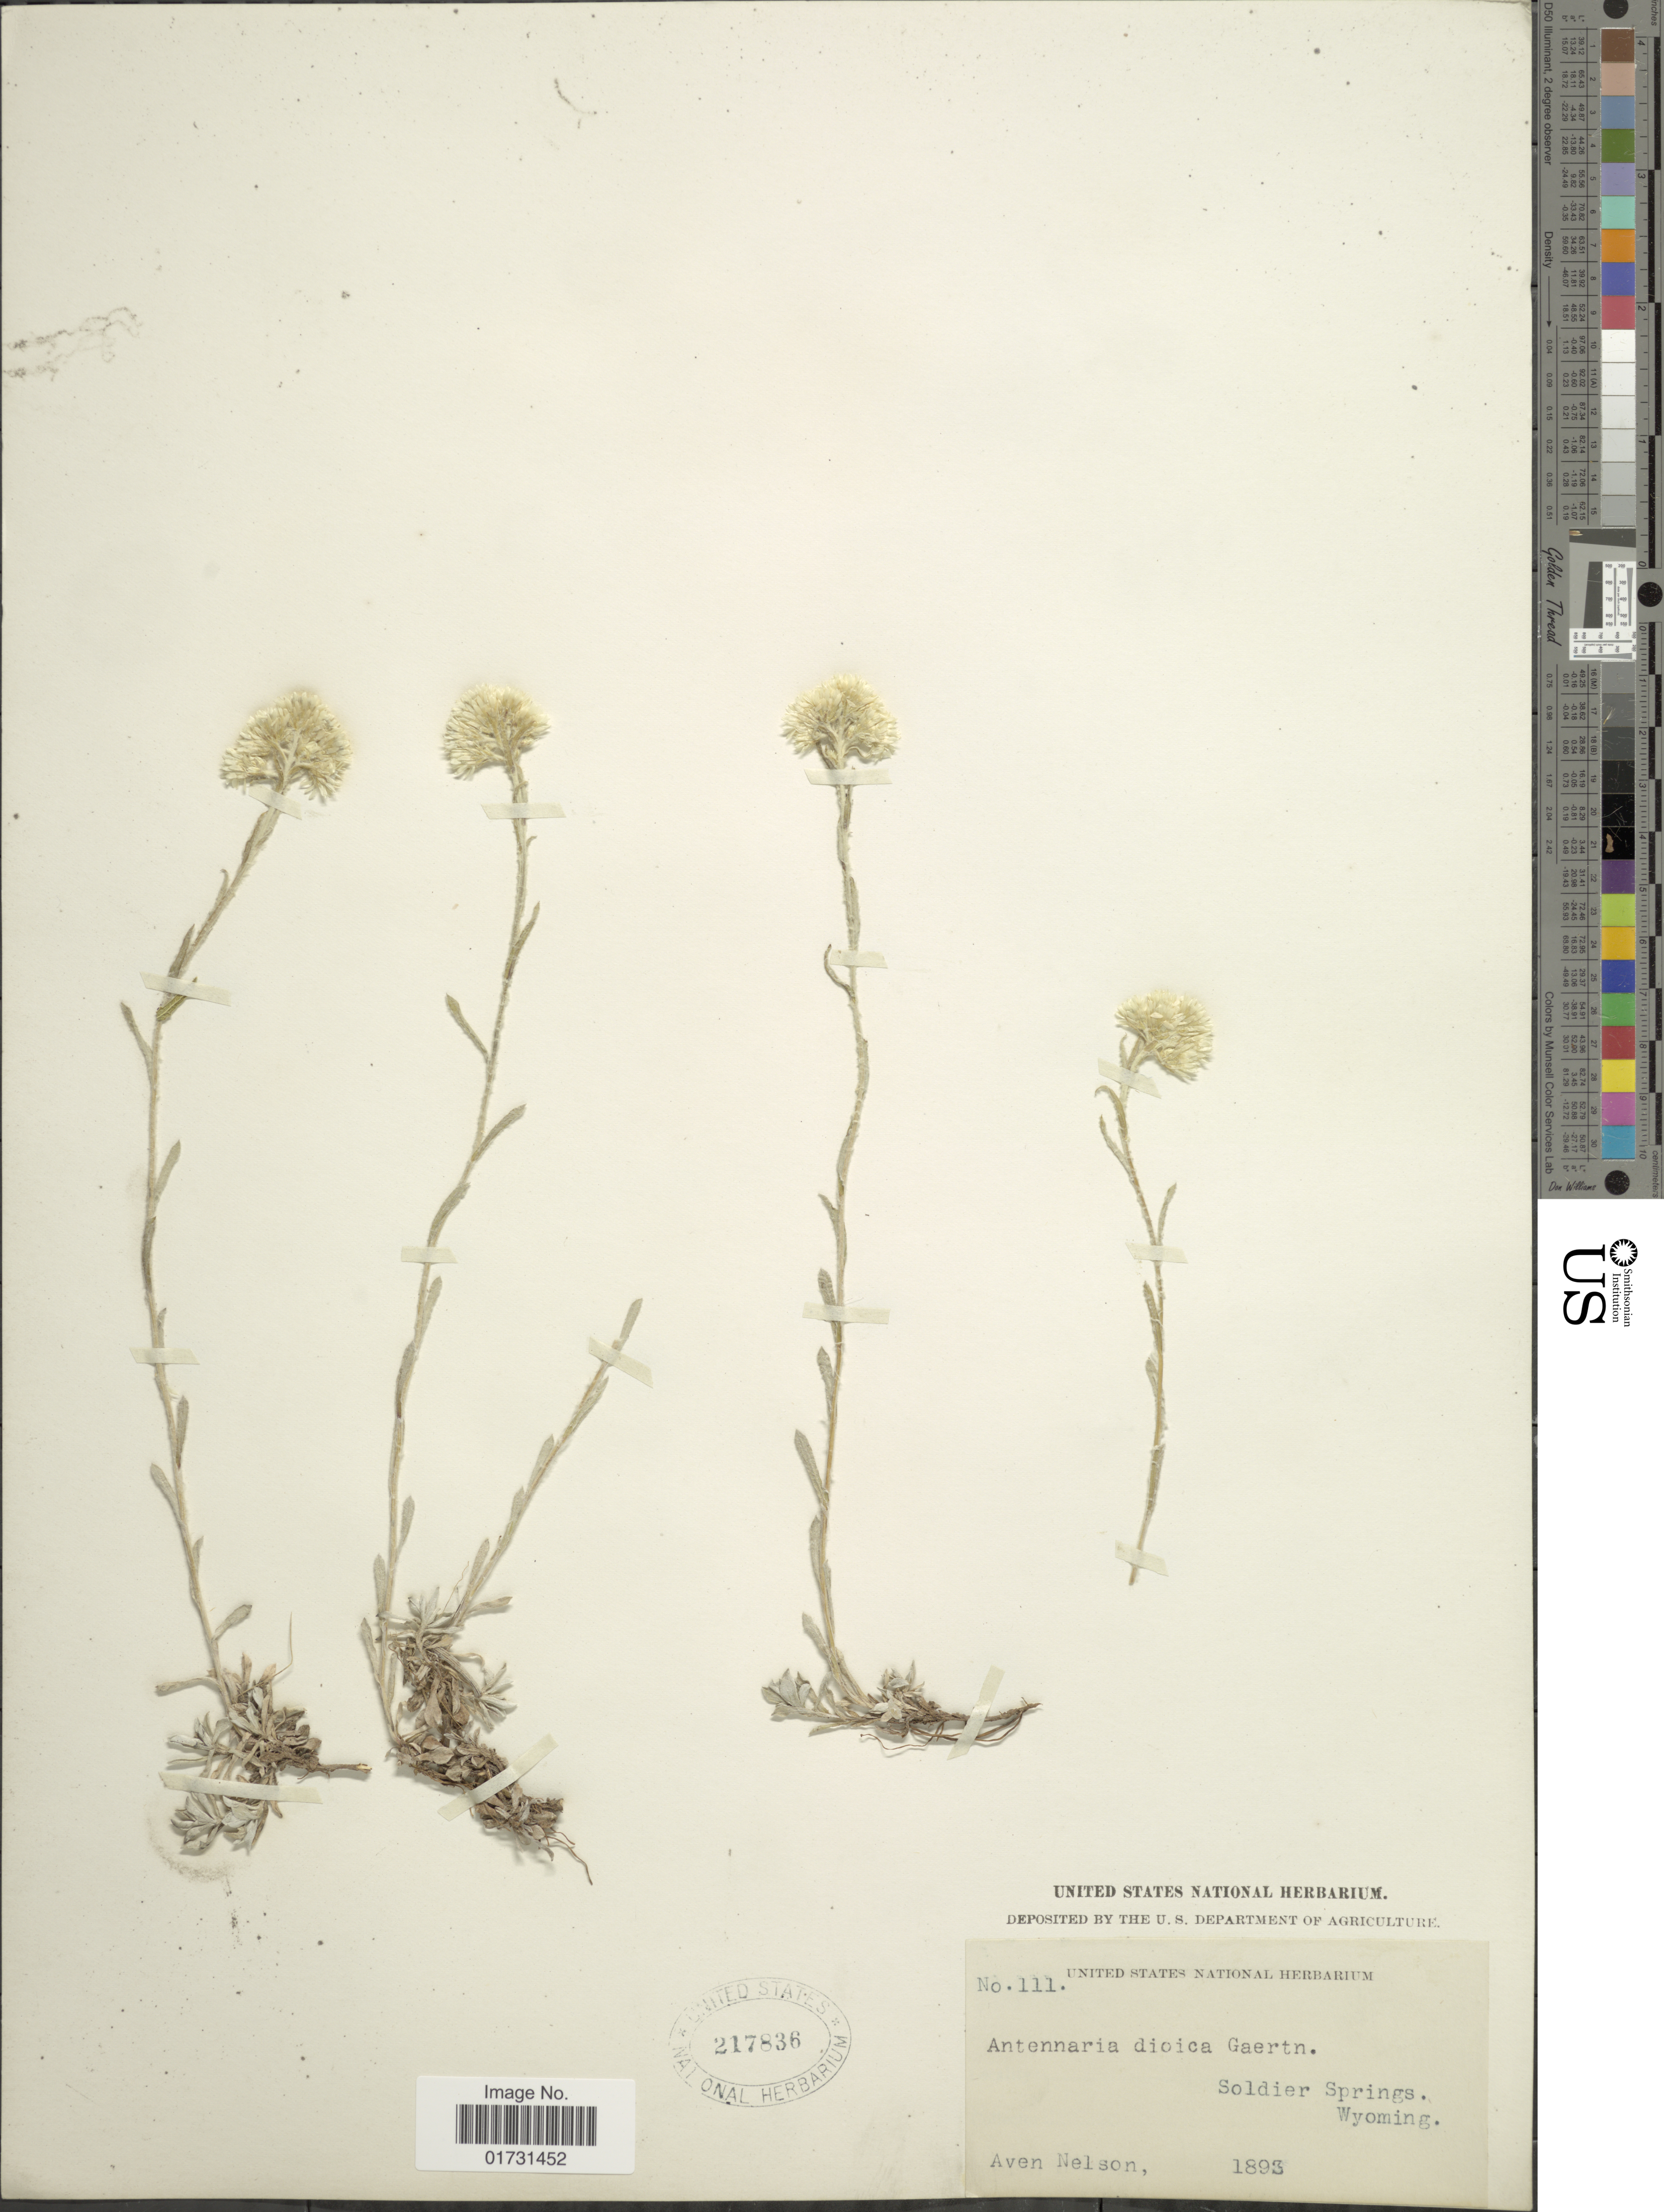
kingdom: Plantae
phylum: Tracheophyta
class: Magnoliopsida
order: Asterales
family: Asteraceae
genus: Antennaria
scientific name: Antennaria microphylla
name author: Rydb.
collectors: A. Nelson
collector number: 111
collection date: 1893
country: United States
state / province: Wyoming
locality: Soldier Springs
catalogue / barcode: US 217836